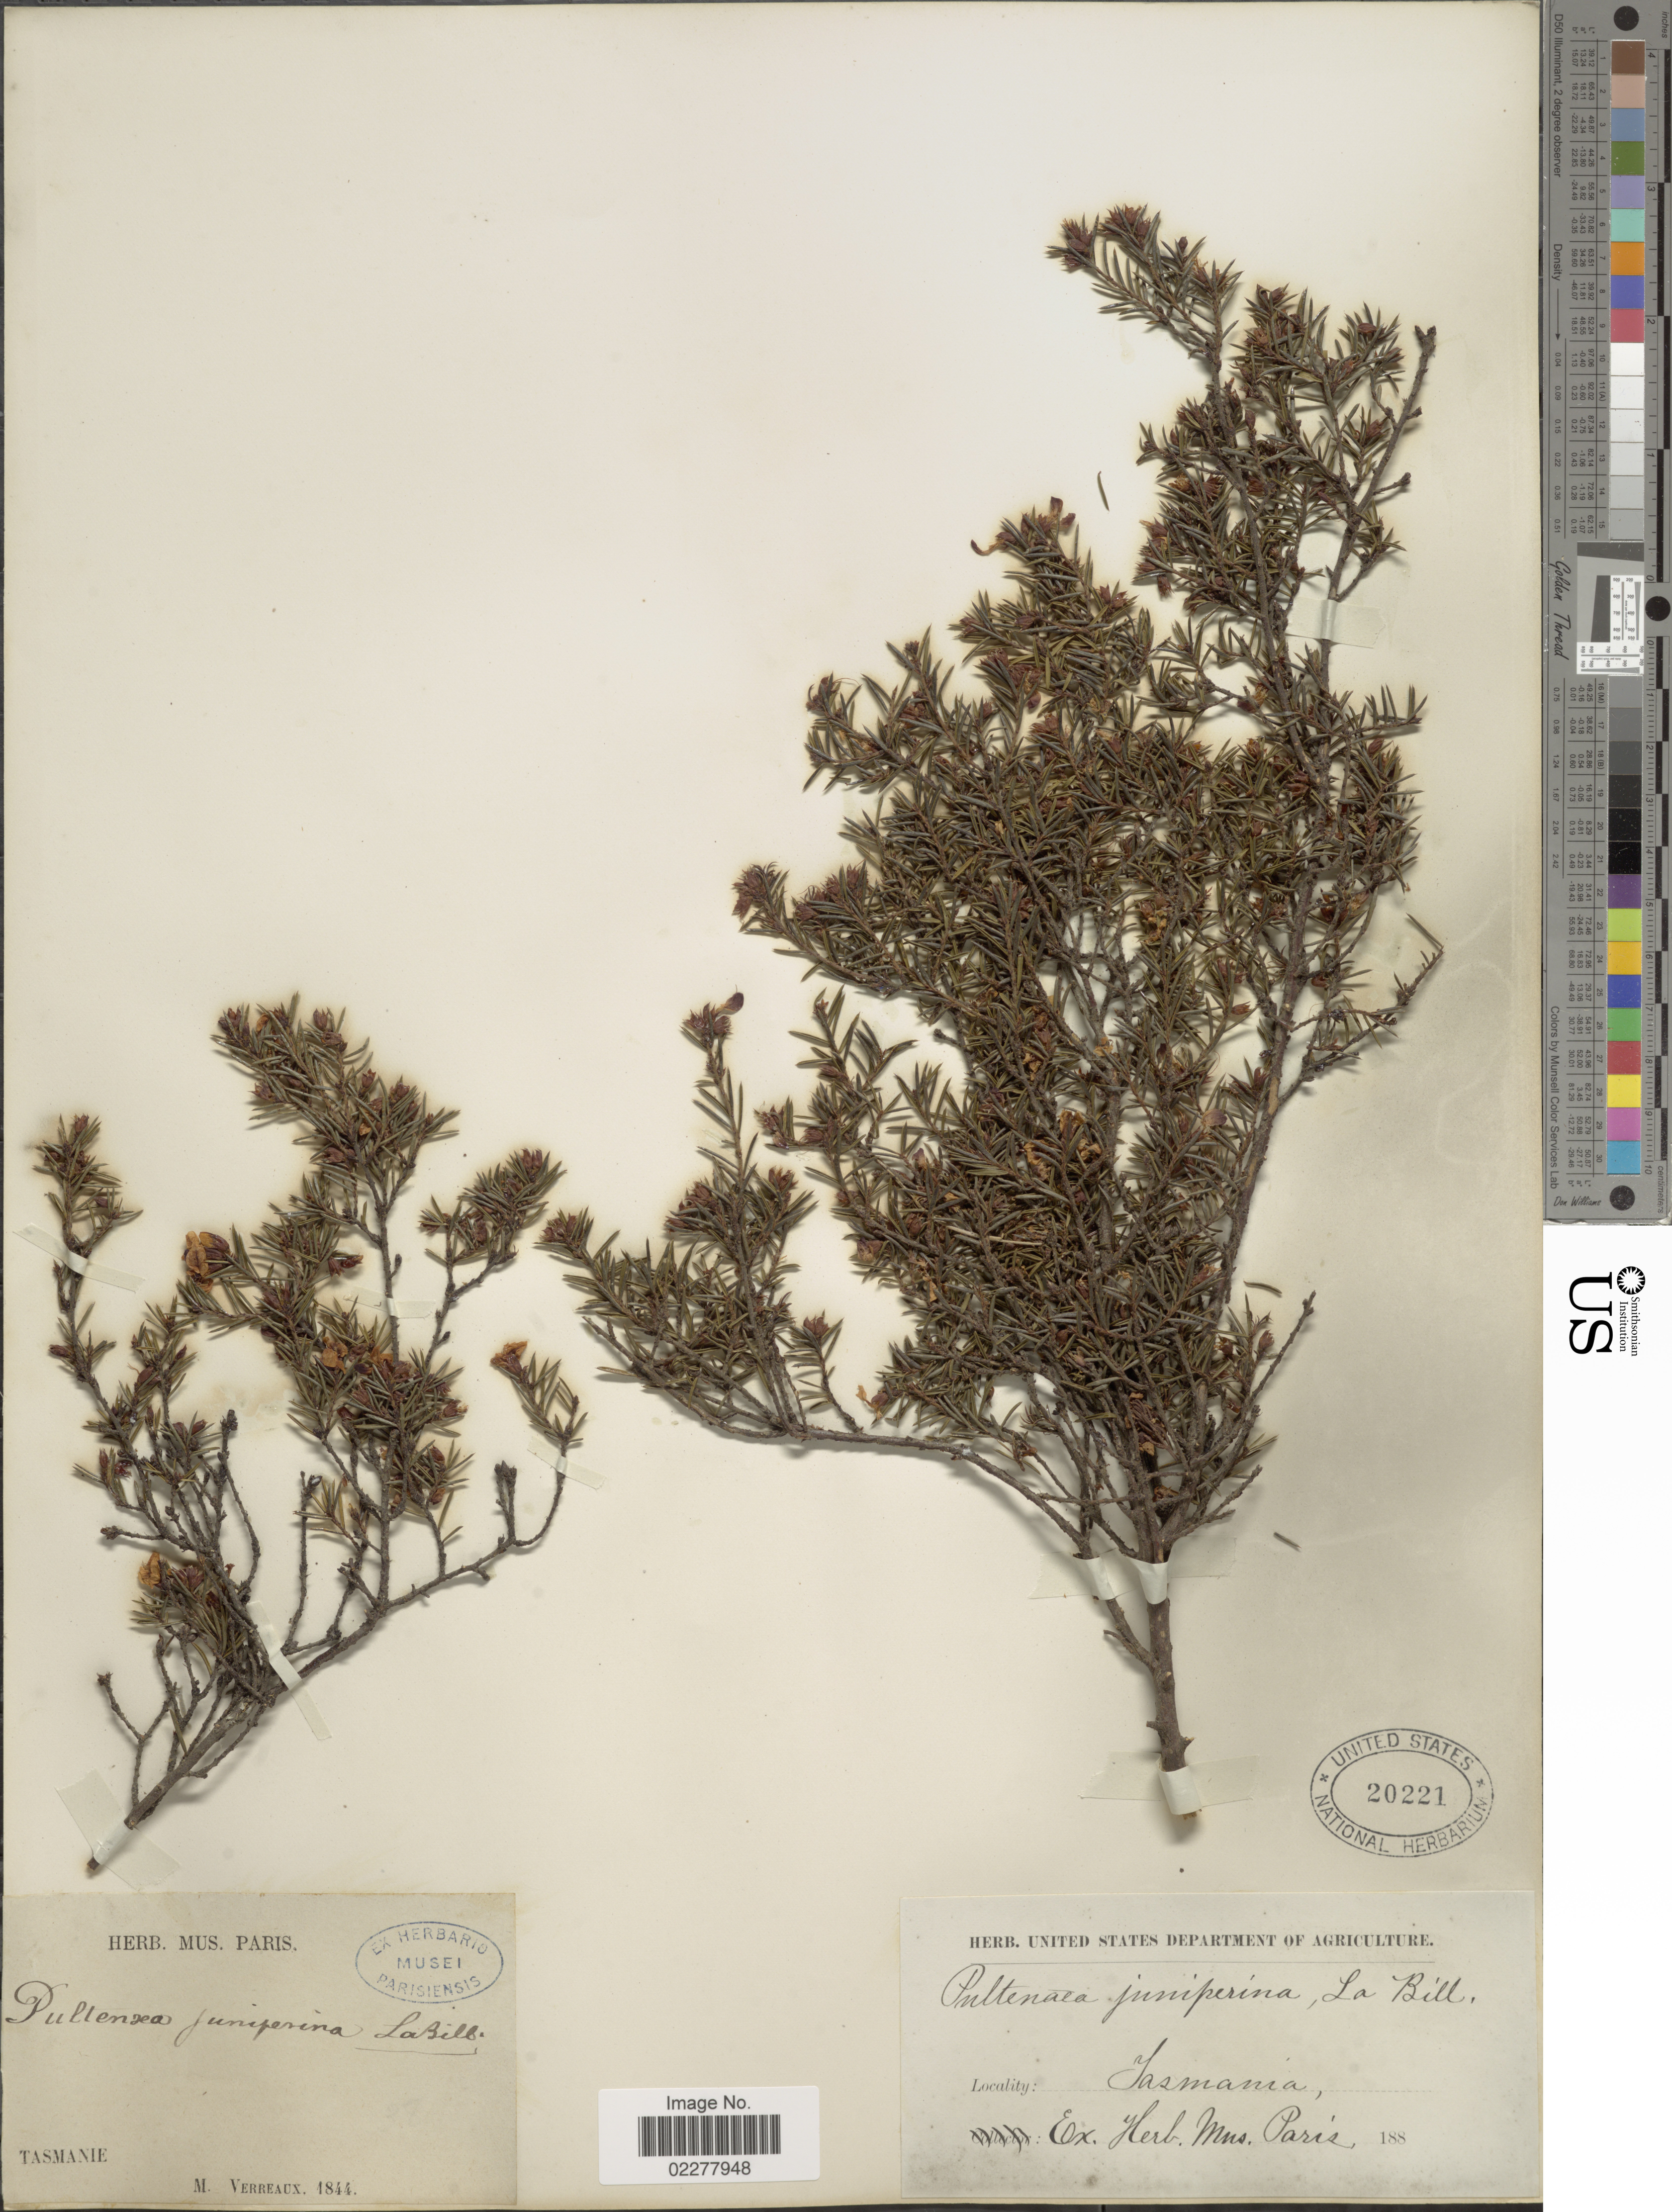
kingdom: Plantae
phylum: Tracheophyta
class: Magnoliopsida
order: Fabales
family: Fabaceae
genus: Pultenaea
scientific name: Pultenaea juniperina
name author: Labill.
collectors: M. Verreaux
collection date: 1844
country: Australia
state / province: Tasmania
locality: Tasmanie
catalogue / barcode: US 20221